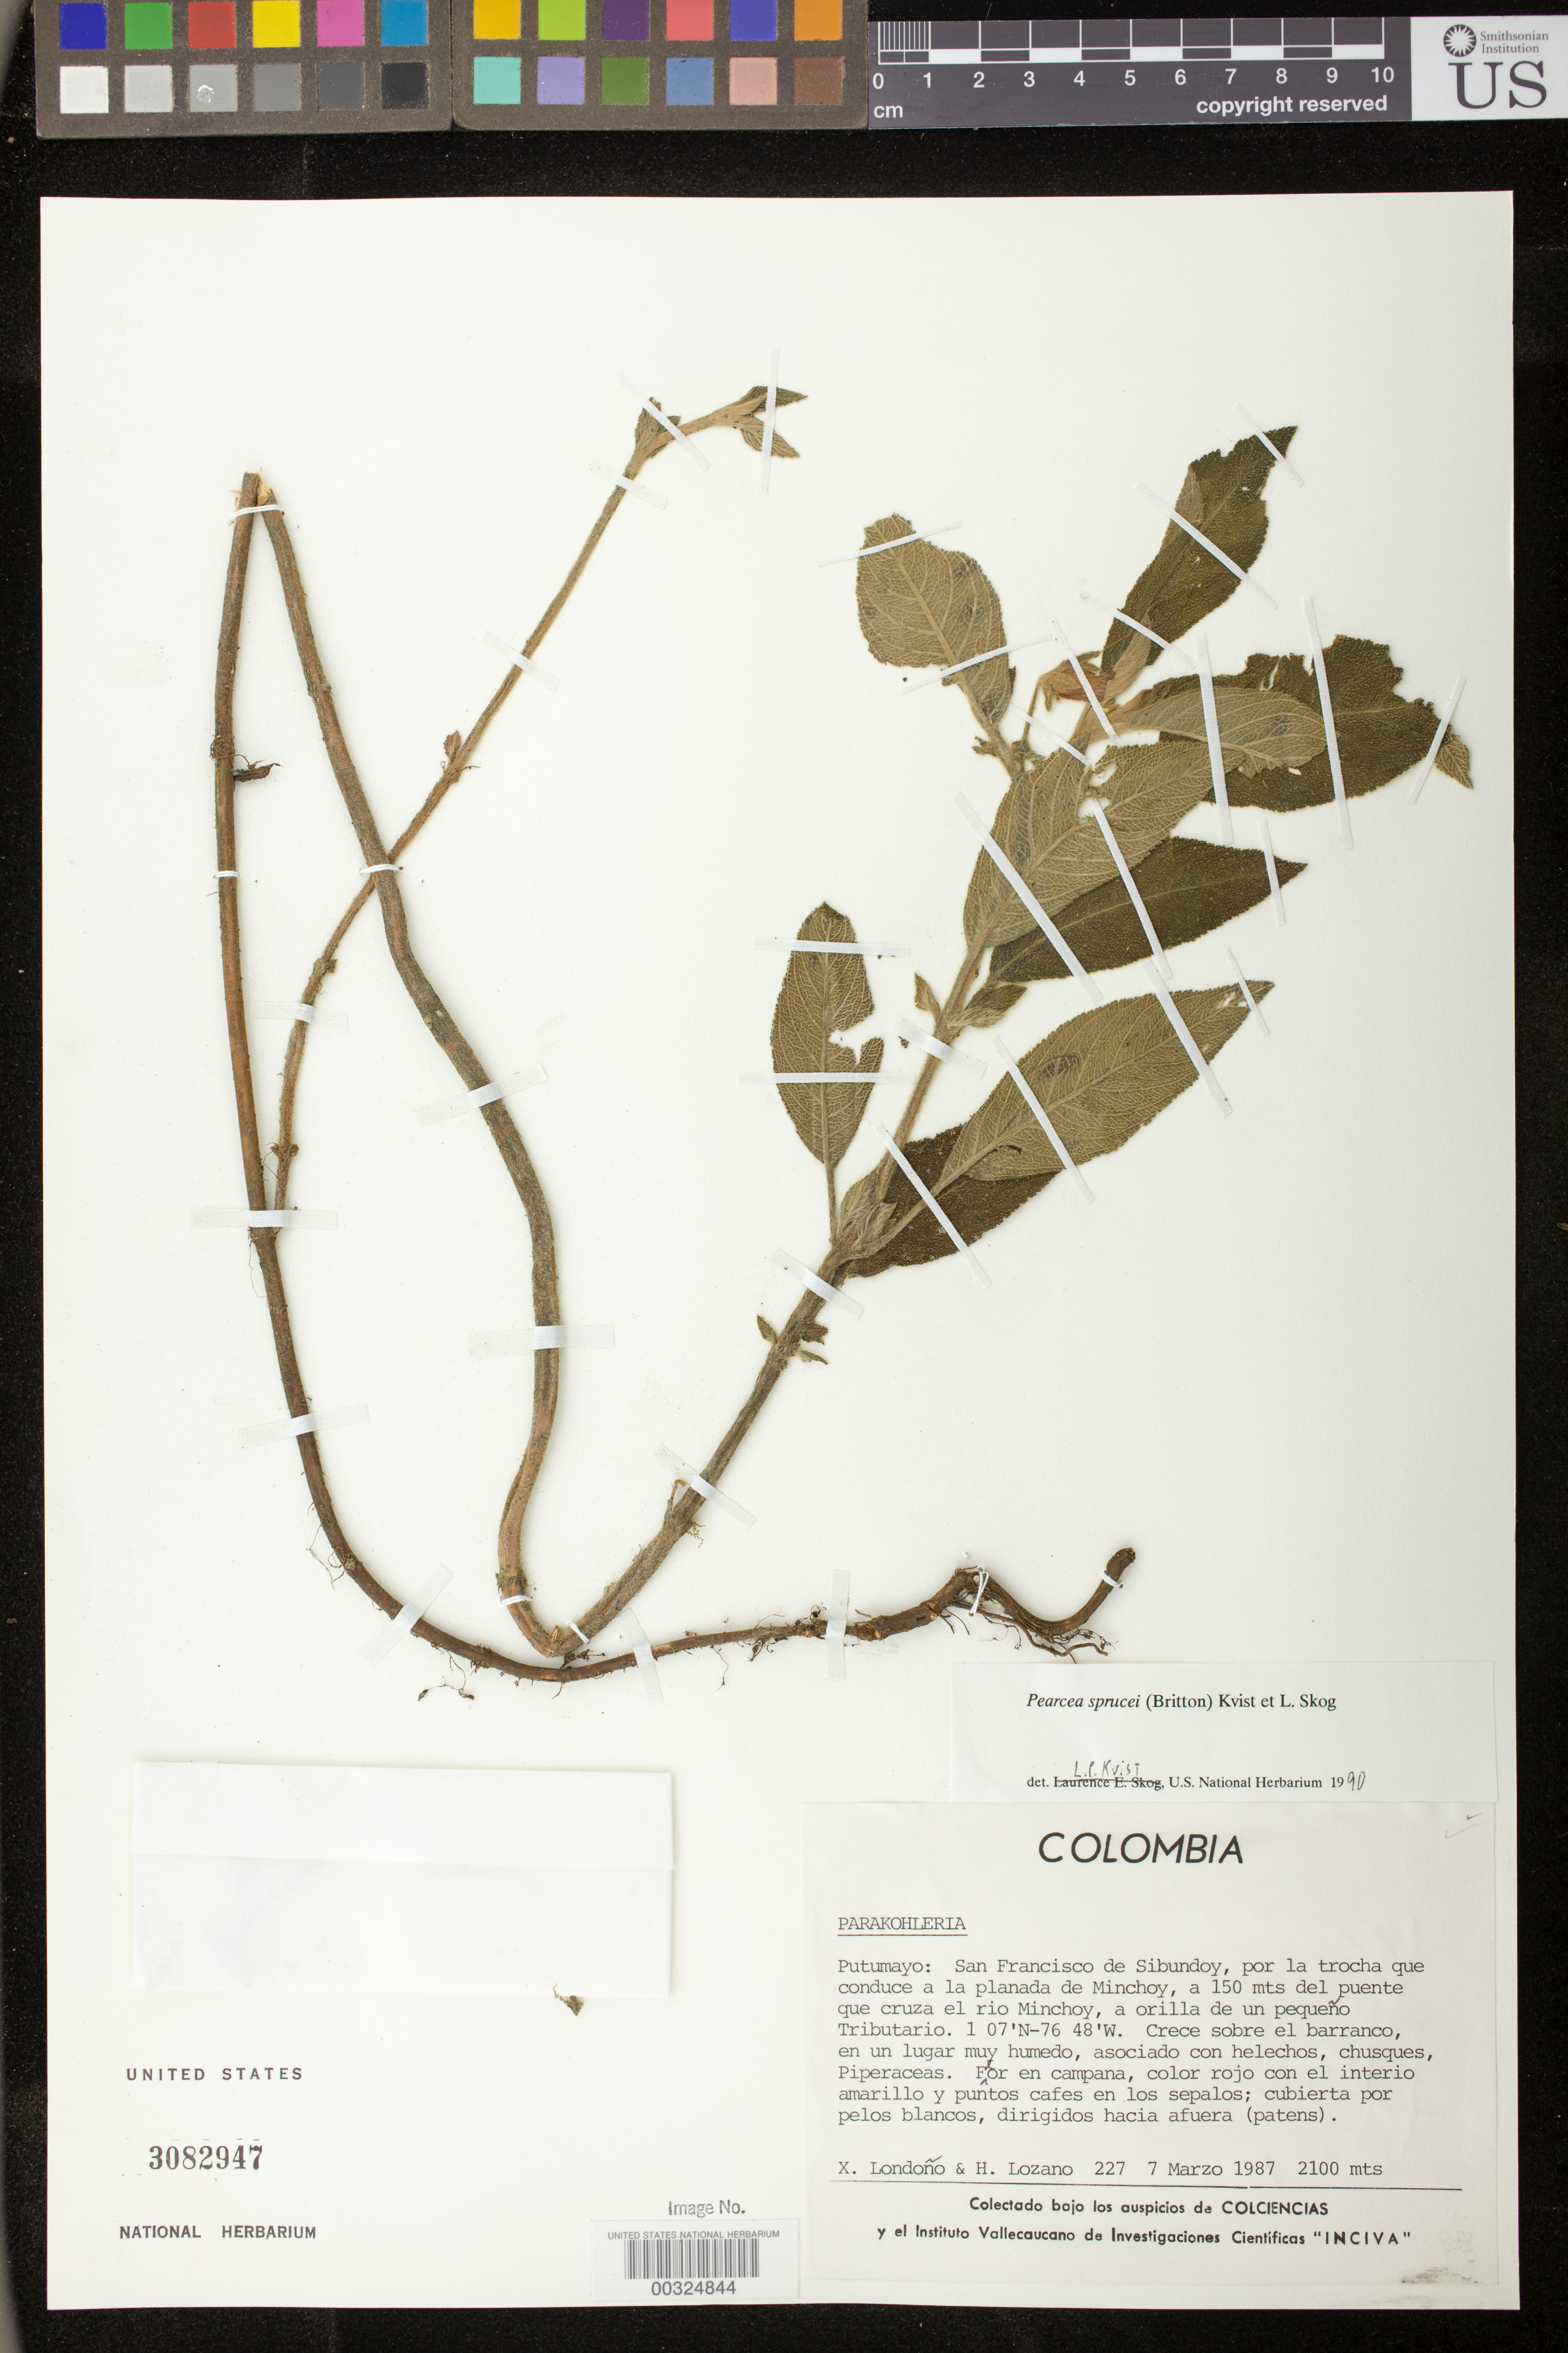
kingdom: Plantae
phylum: Tracheophyta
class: Magnoliopsida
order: Lamiales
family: Gesneriaceae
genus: Pearcea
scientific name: Pearcea sprucei var. sprucei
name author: (Britton ex Rusby) L.P. Kvist & L.E. Skog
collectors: X. Londoño & H. Lozano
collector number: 227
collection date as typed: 07 Mar 1987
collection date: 1987-03-07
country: Colombia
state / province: Putumayo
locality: San Francisco de Sibundoy, ...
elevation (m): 2100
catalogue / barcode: US 3082947